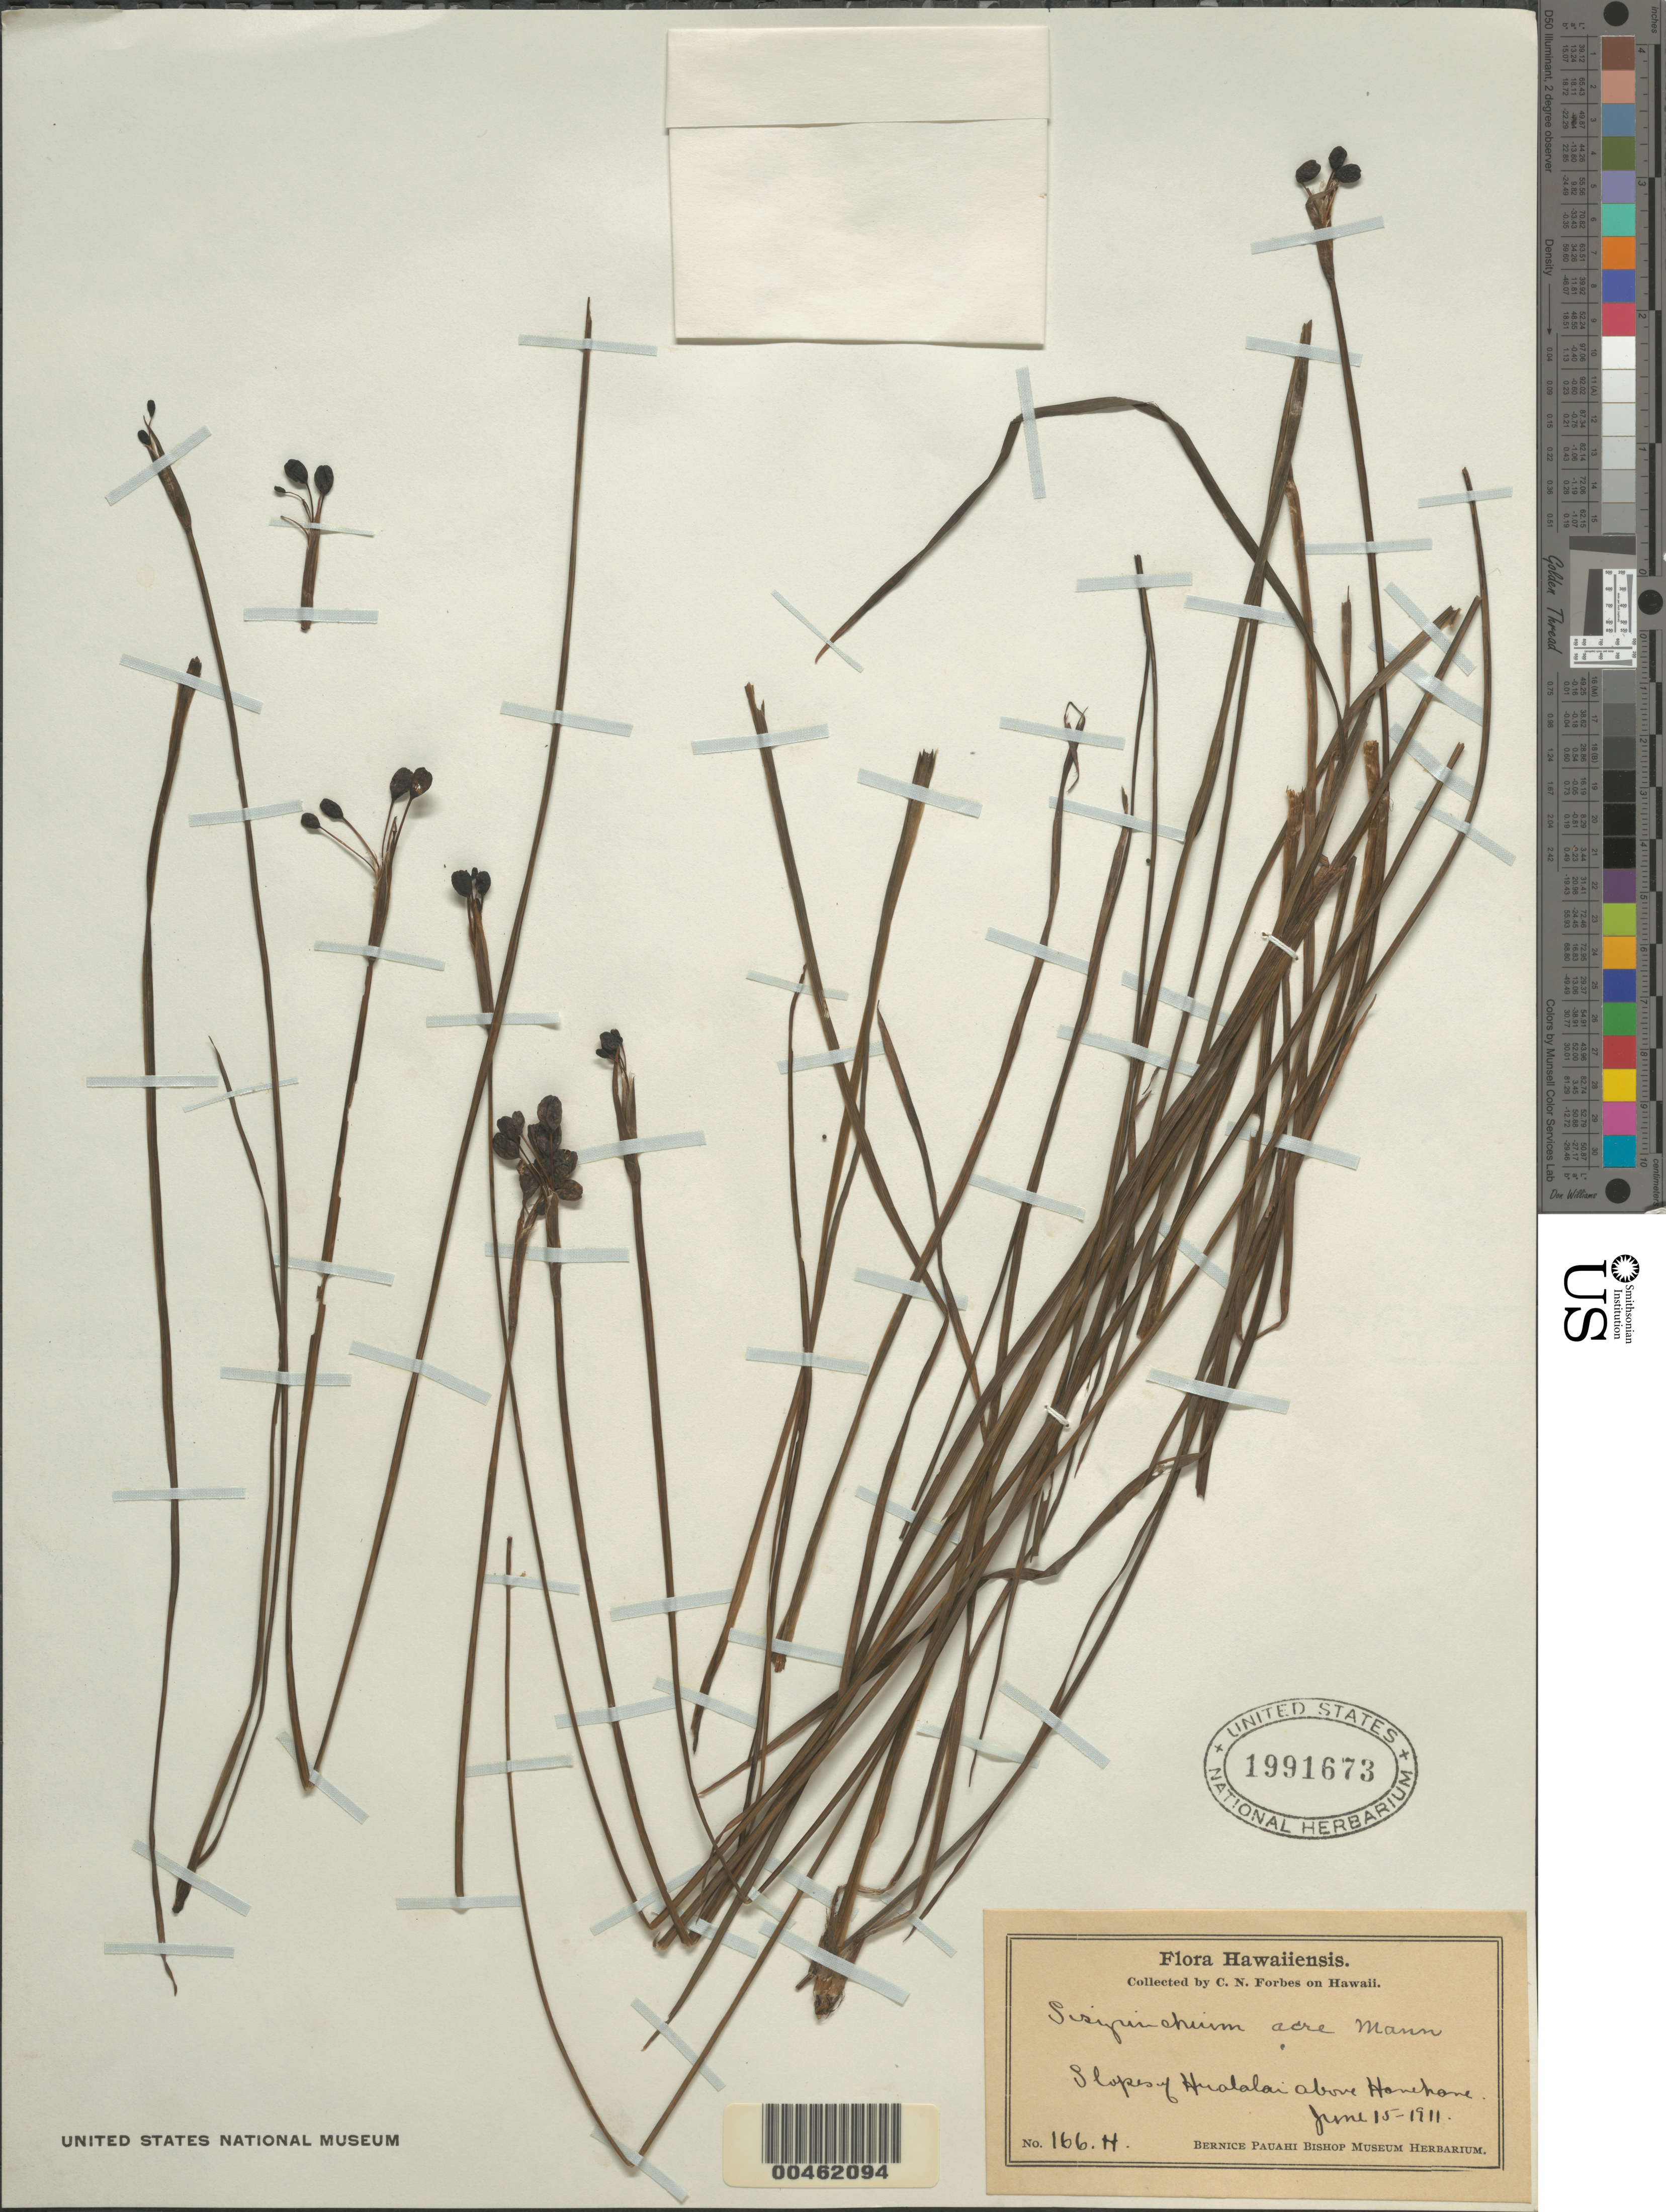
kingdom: Plantae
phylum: Tracheophyta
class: Liliopsida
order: Asparagales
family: Iridaceae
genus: Sisyrinchium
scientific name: Sisyrinchium acre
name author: H. Mann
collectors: C. N. Forbes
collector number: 166.H.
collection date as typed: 15 Jun 1911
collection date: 1911-06-15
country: United States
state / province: Hawaii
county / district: Hawaii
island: Hawaii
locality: Slopes of Hualalai above Hanehane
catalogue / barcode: US 1991673